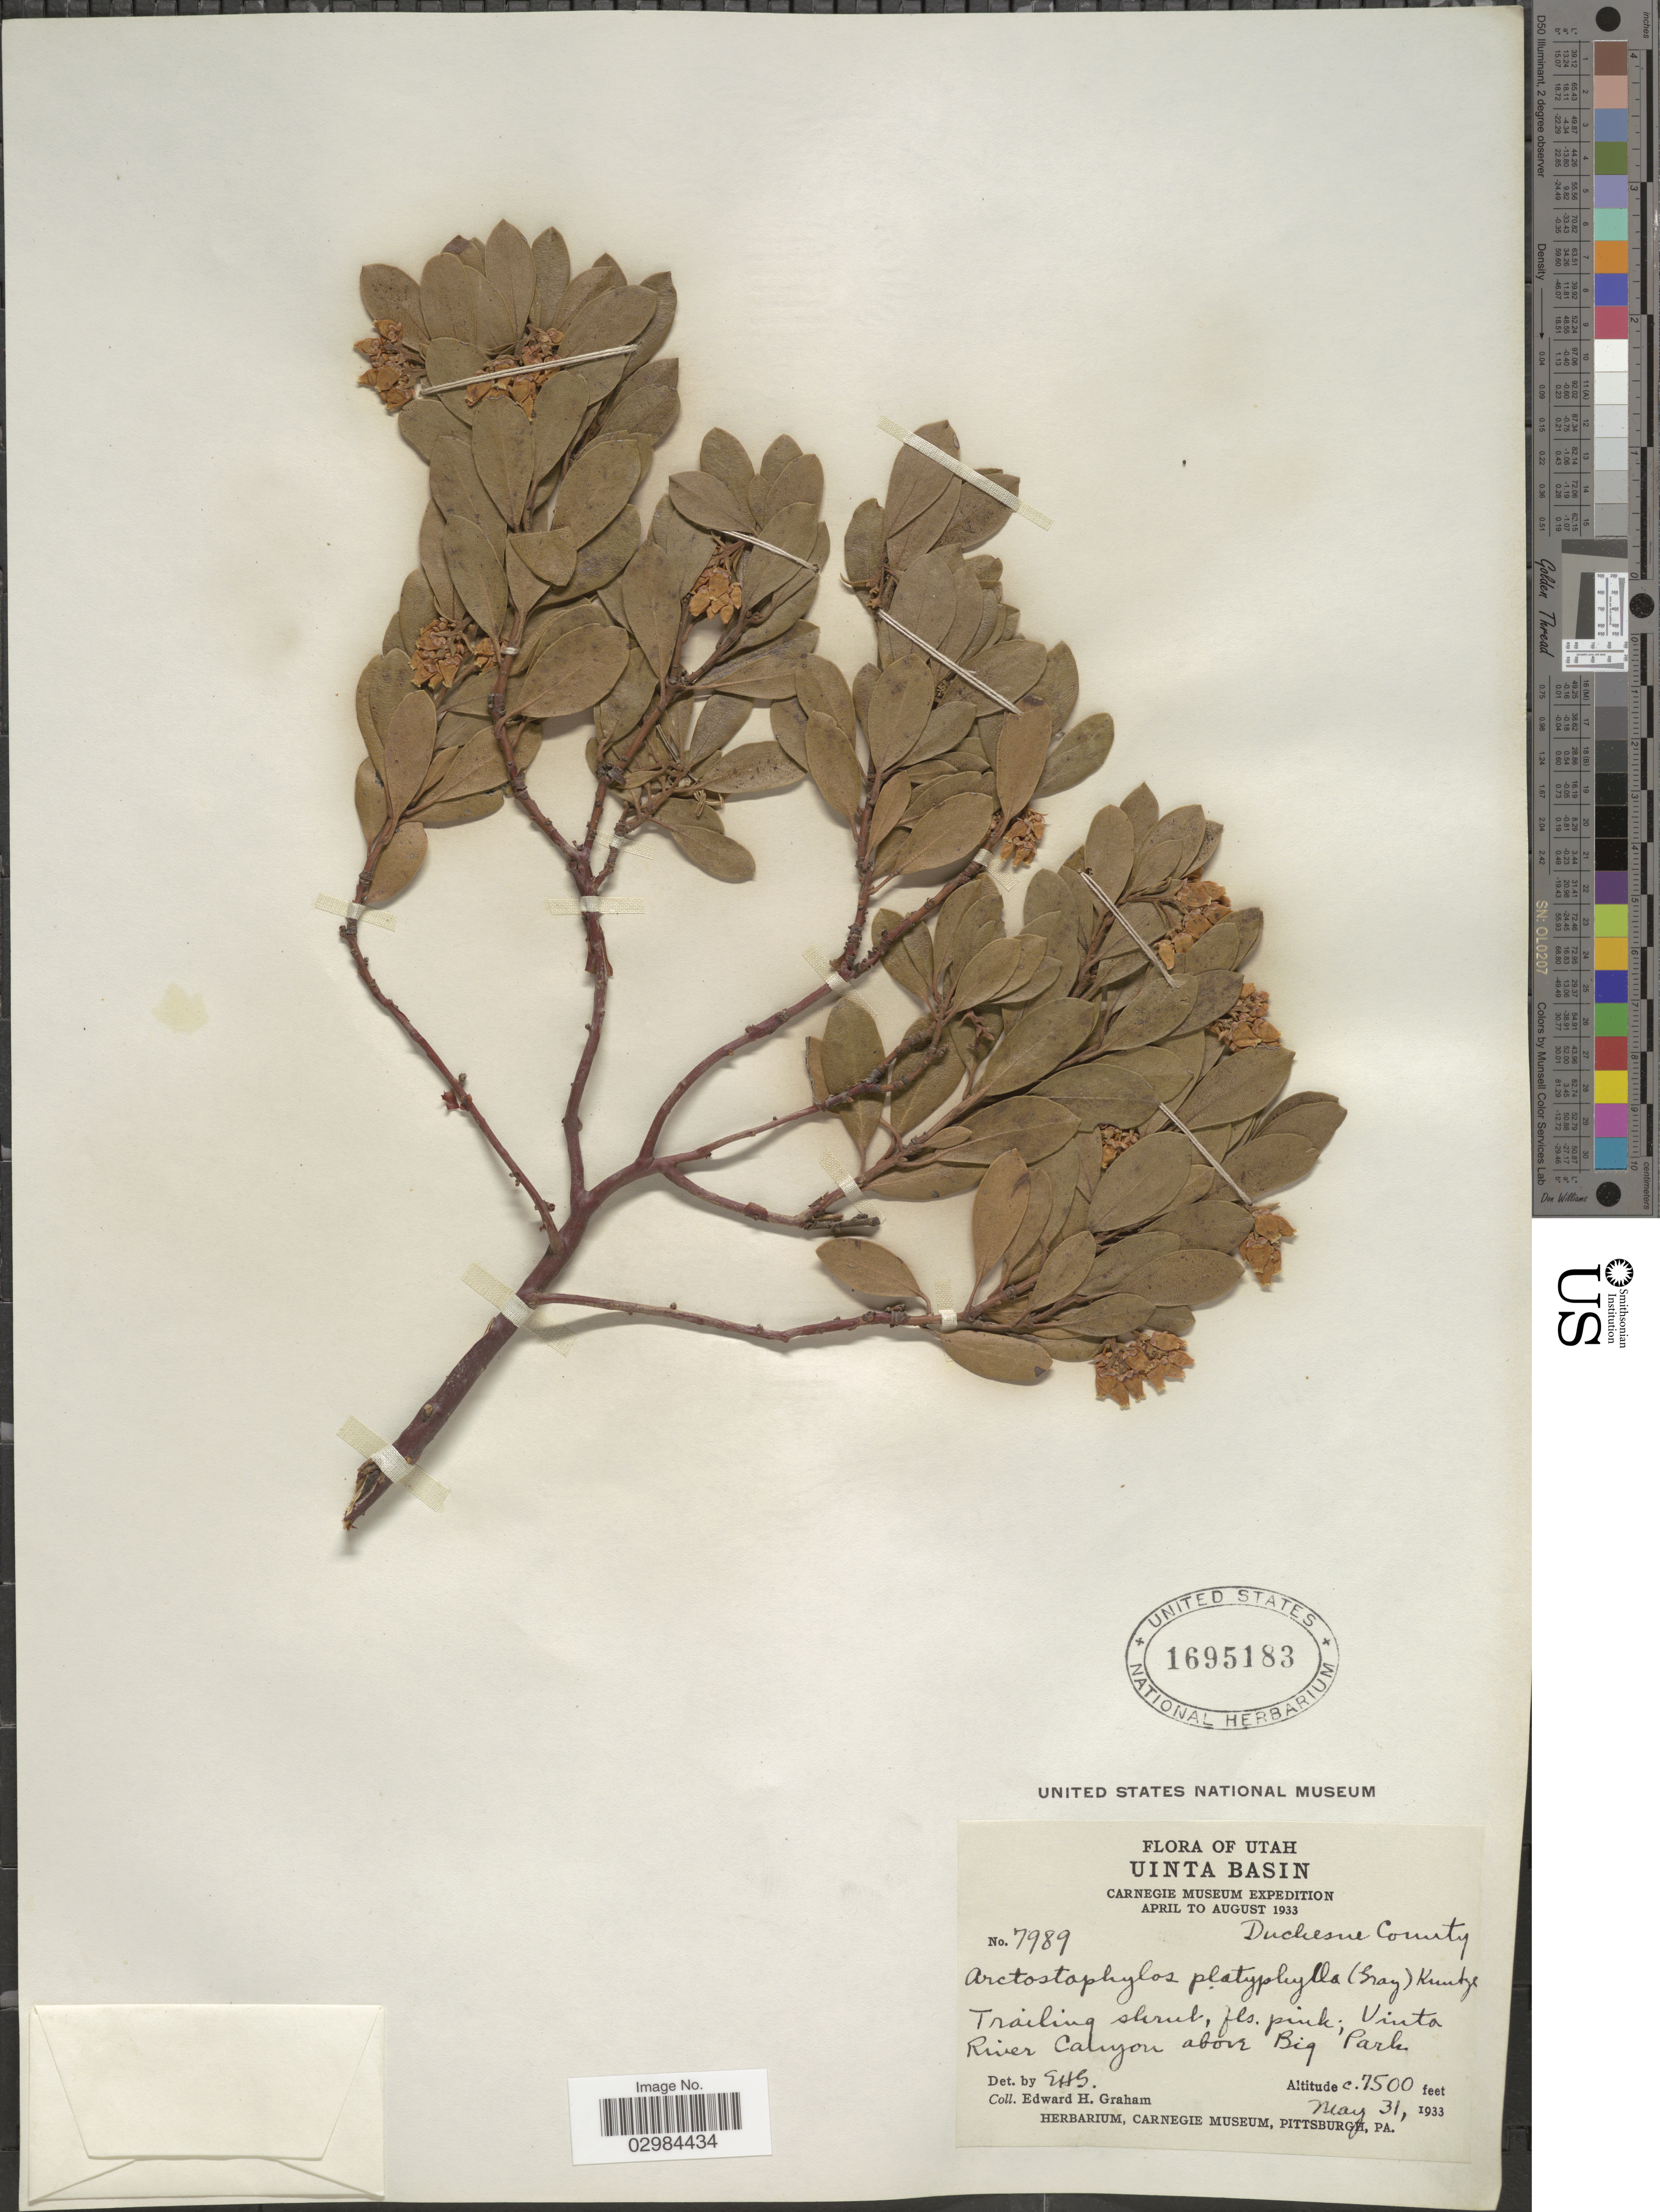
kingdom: Plantae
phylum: Tracheophyta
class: Magnoliopsida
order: Ericales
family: Ericaceae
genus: Arctostaphylos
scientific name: Arctostaphylos platyphylla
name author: (A. Gray) Kuntze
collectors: E. H. Graham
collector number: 7989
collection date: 1933-05-31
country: United States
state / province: Utah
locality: Uinta Basin. Uinta River Canyon above Big Park.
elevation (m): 2286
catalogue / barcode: US 1695183